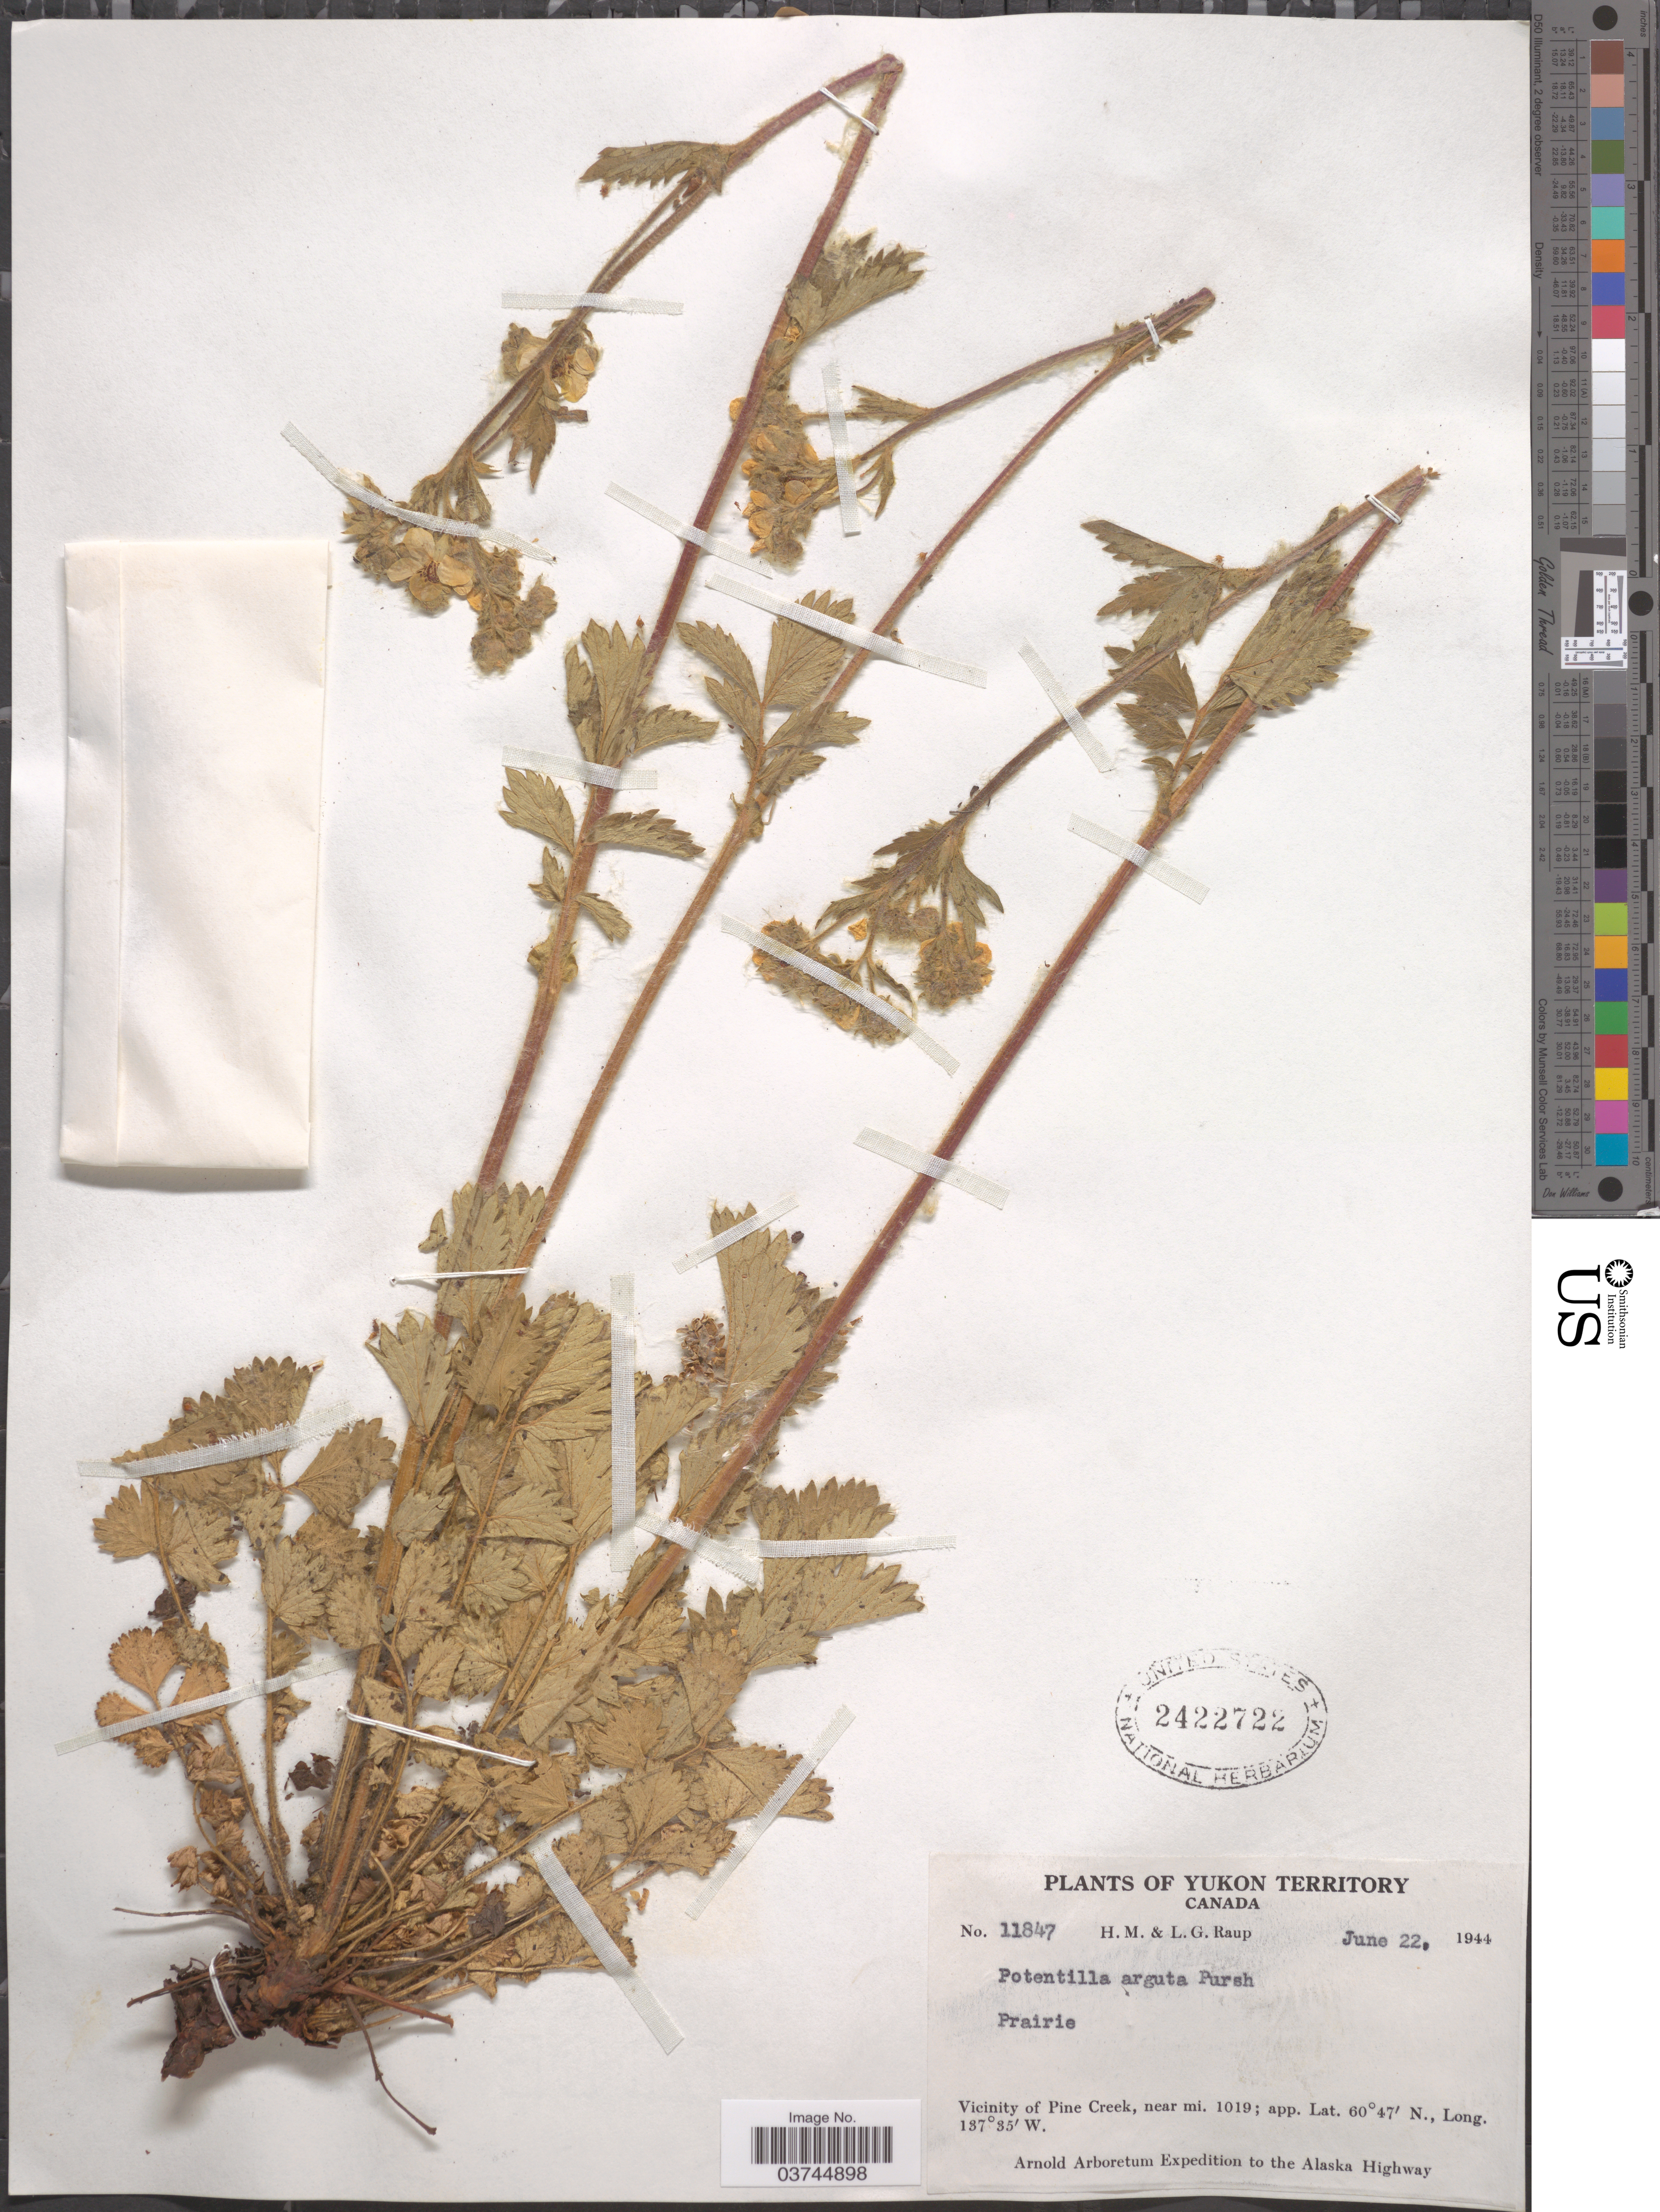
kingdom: Plantae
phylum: Tracheophyta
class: Magnoliopsida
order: Rosales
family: Rosaceae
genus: Drymocallis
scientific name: Drymocallis arguta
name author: (Pursh) Rydb.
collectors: H. Raup & L. Raup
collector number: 11847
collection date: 1944-06-22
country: Canada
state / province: Yukon Territory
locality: Vicinity of Pine Creek, near mi. 1019.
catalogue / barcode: US 2422722